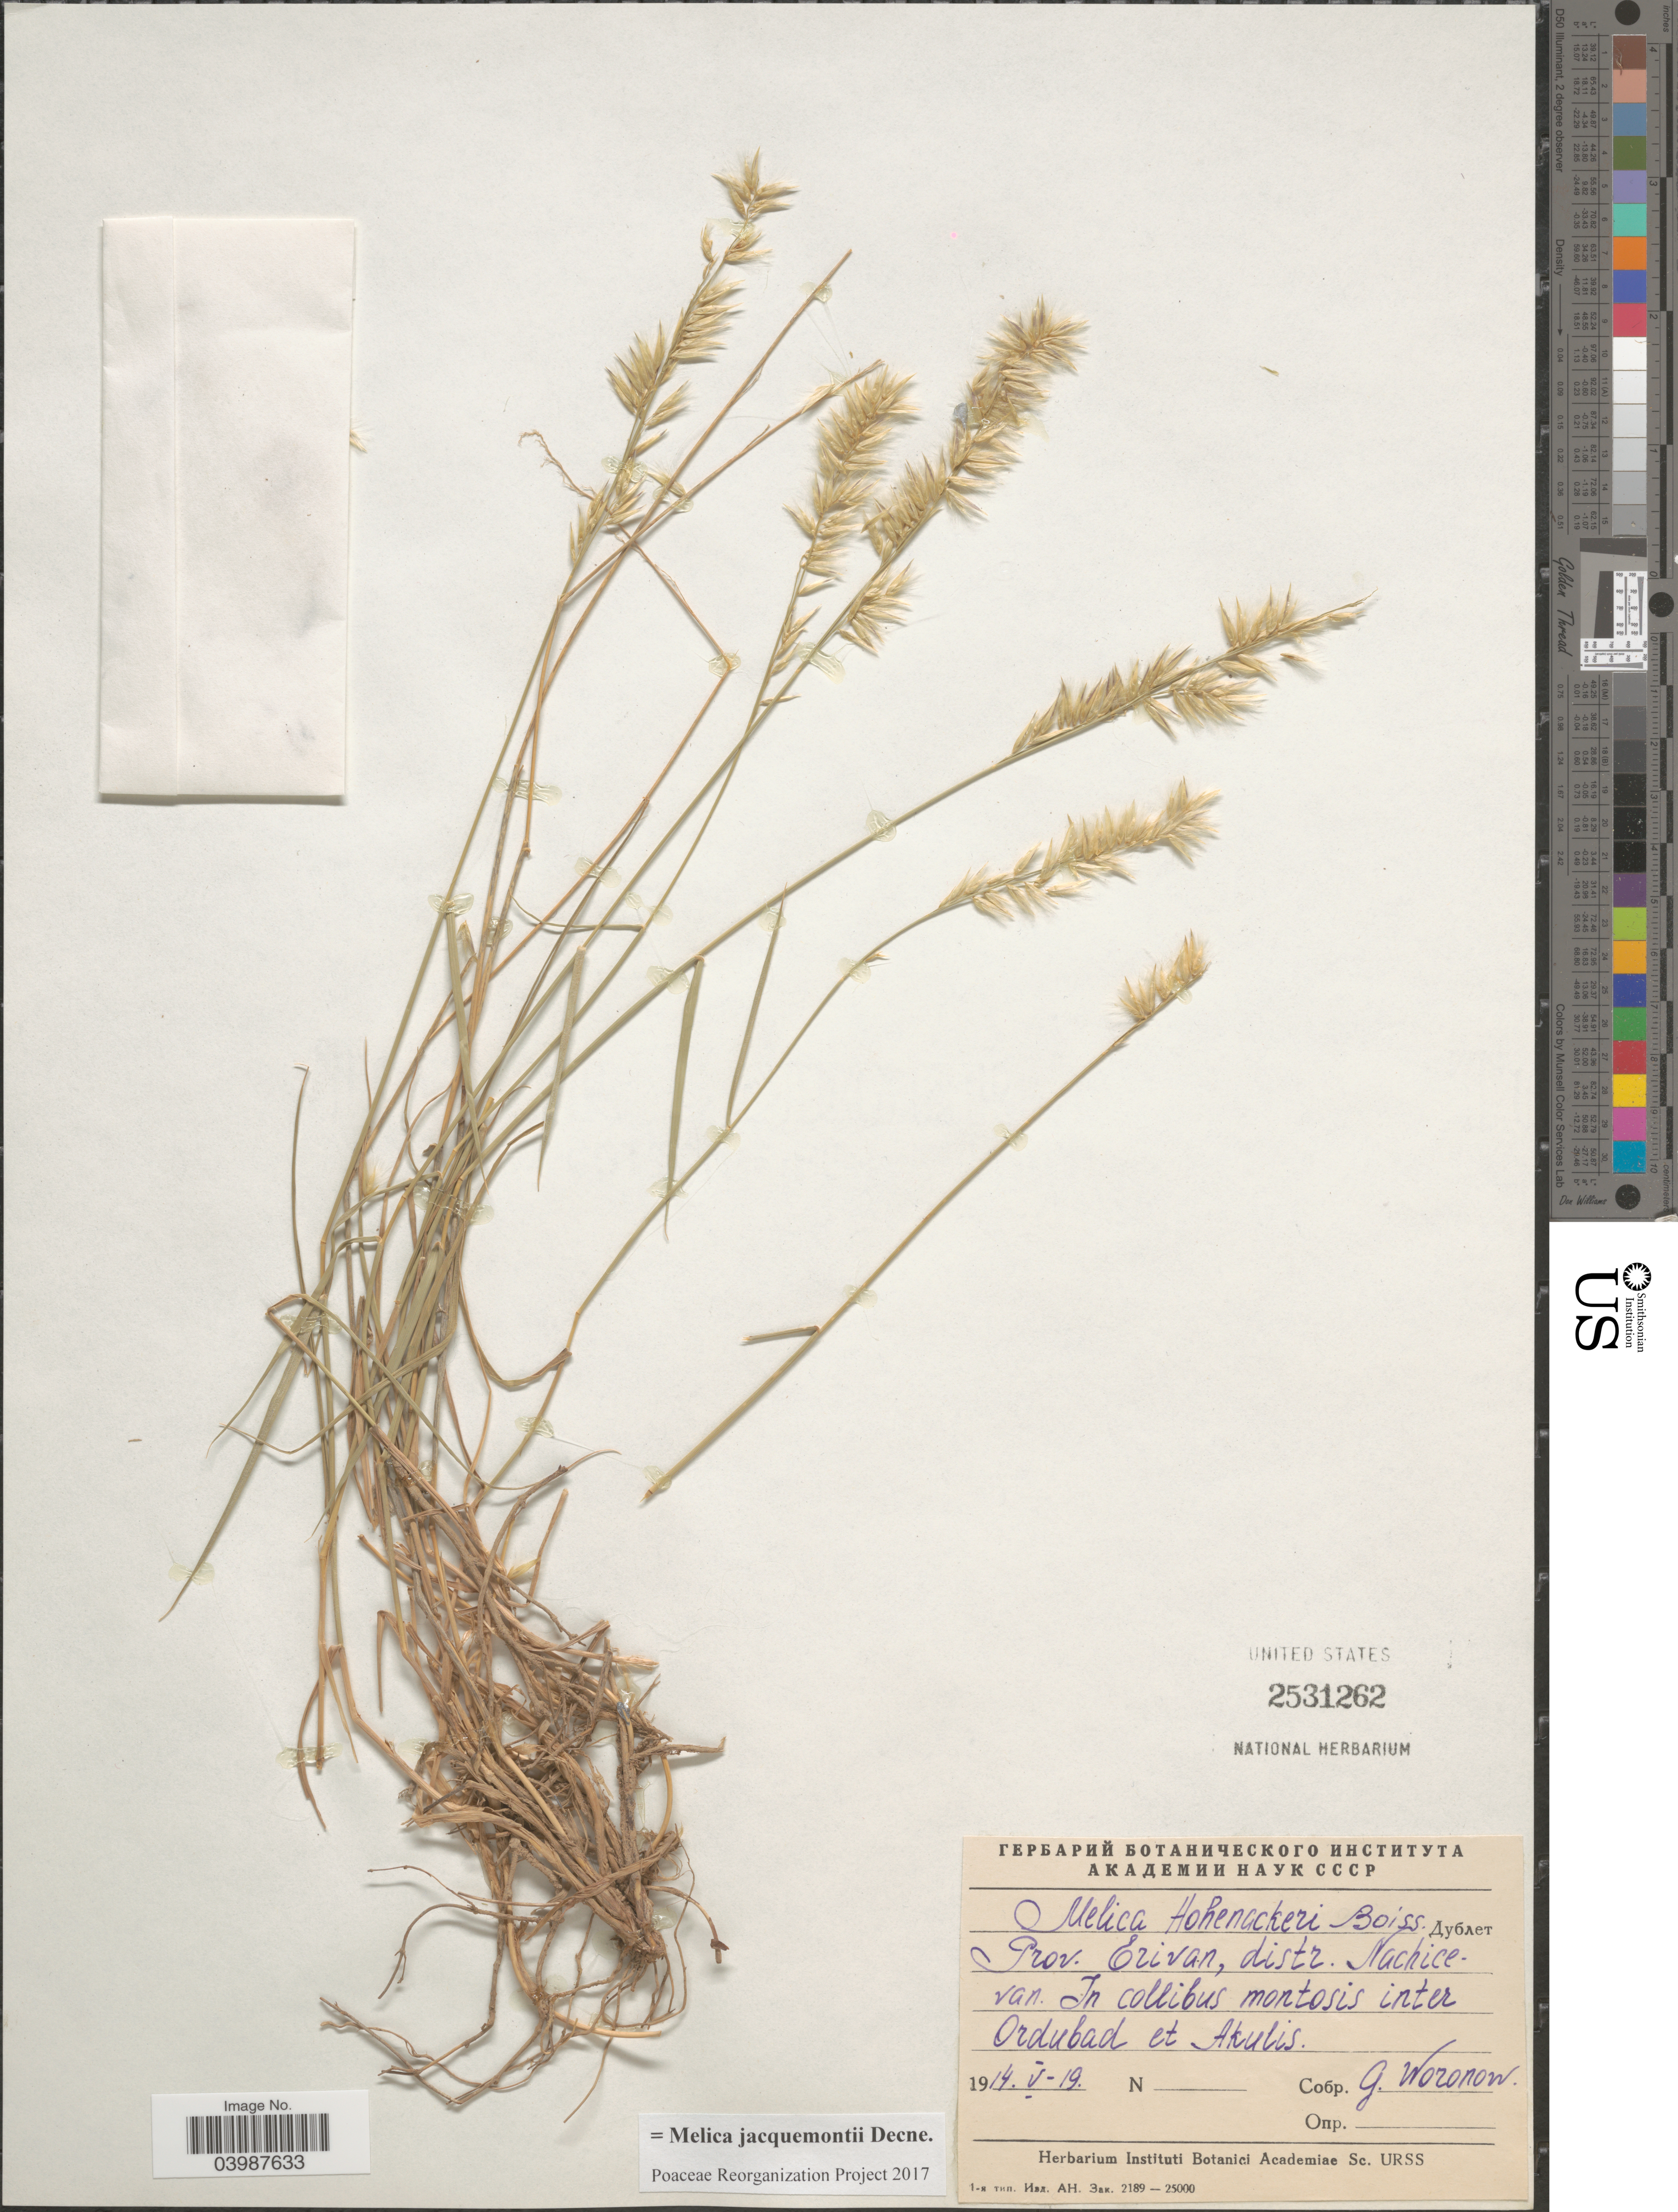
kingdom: Plantae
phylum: Tracheophyta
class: Liliopsida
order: Poales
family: Poaceae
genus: Melica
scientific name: Melica jacquemontii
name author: Decne.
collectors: G. Woronow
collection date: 1914-05-19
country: Azerbaijan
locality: Prov. Erivan, distr. Nachice-van. In collibus montosis inter Ordubad et Akulis.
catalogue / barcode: US 2531262